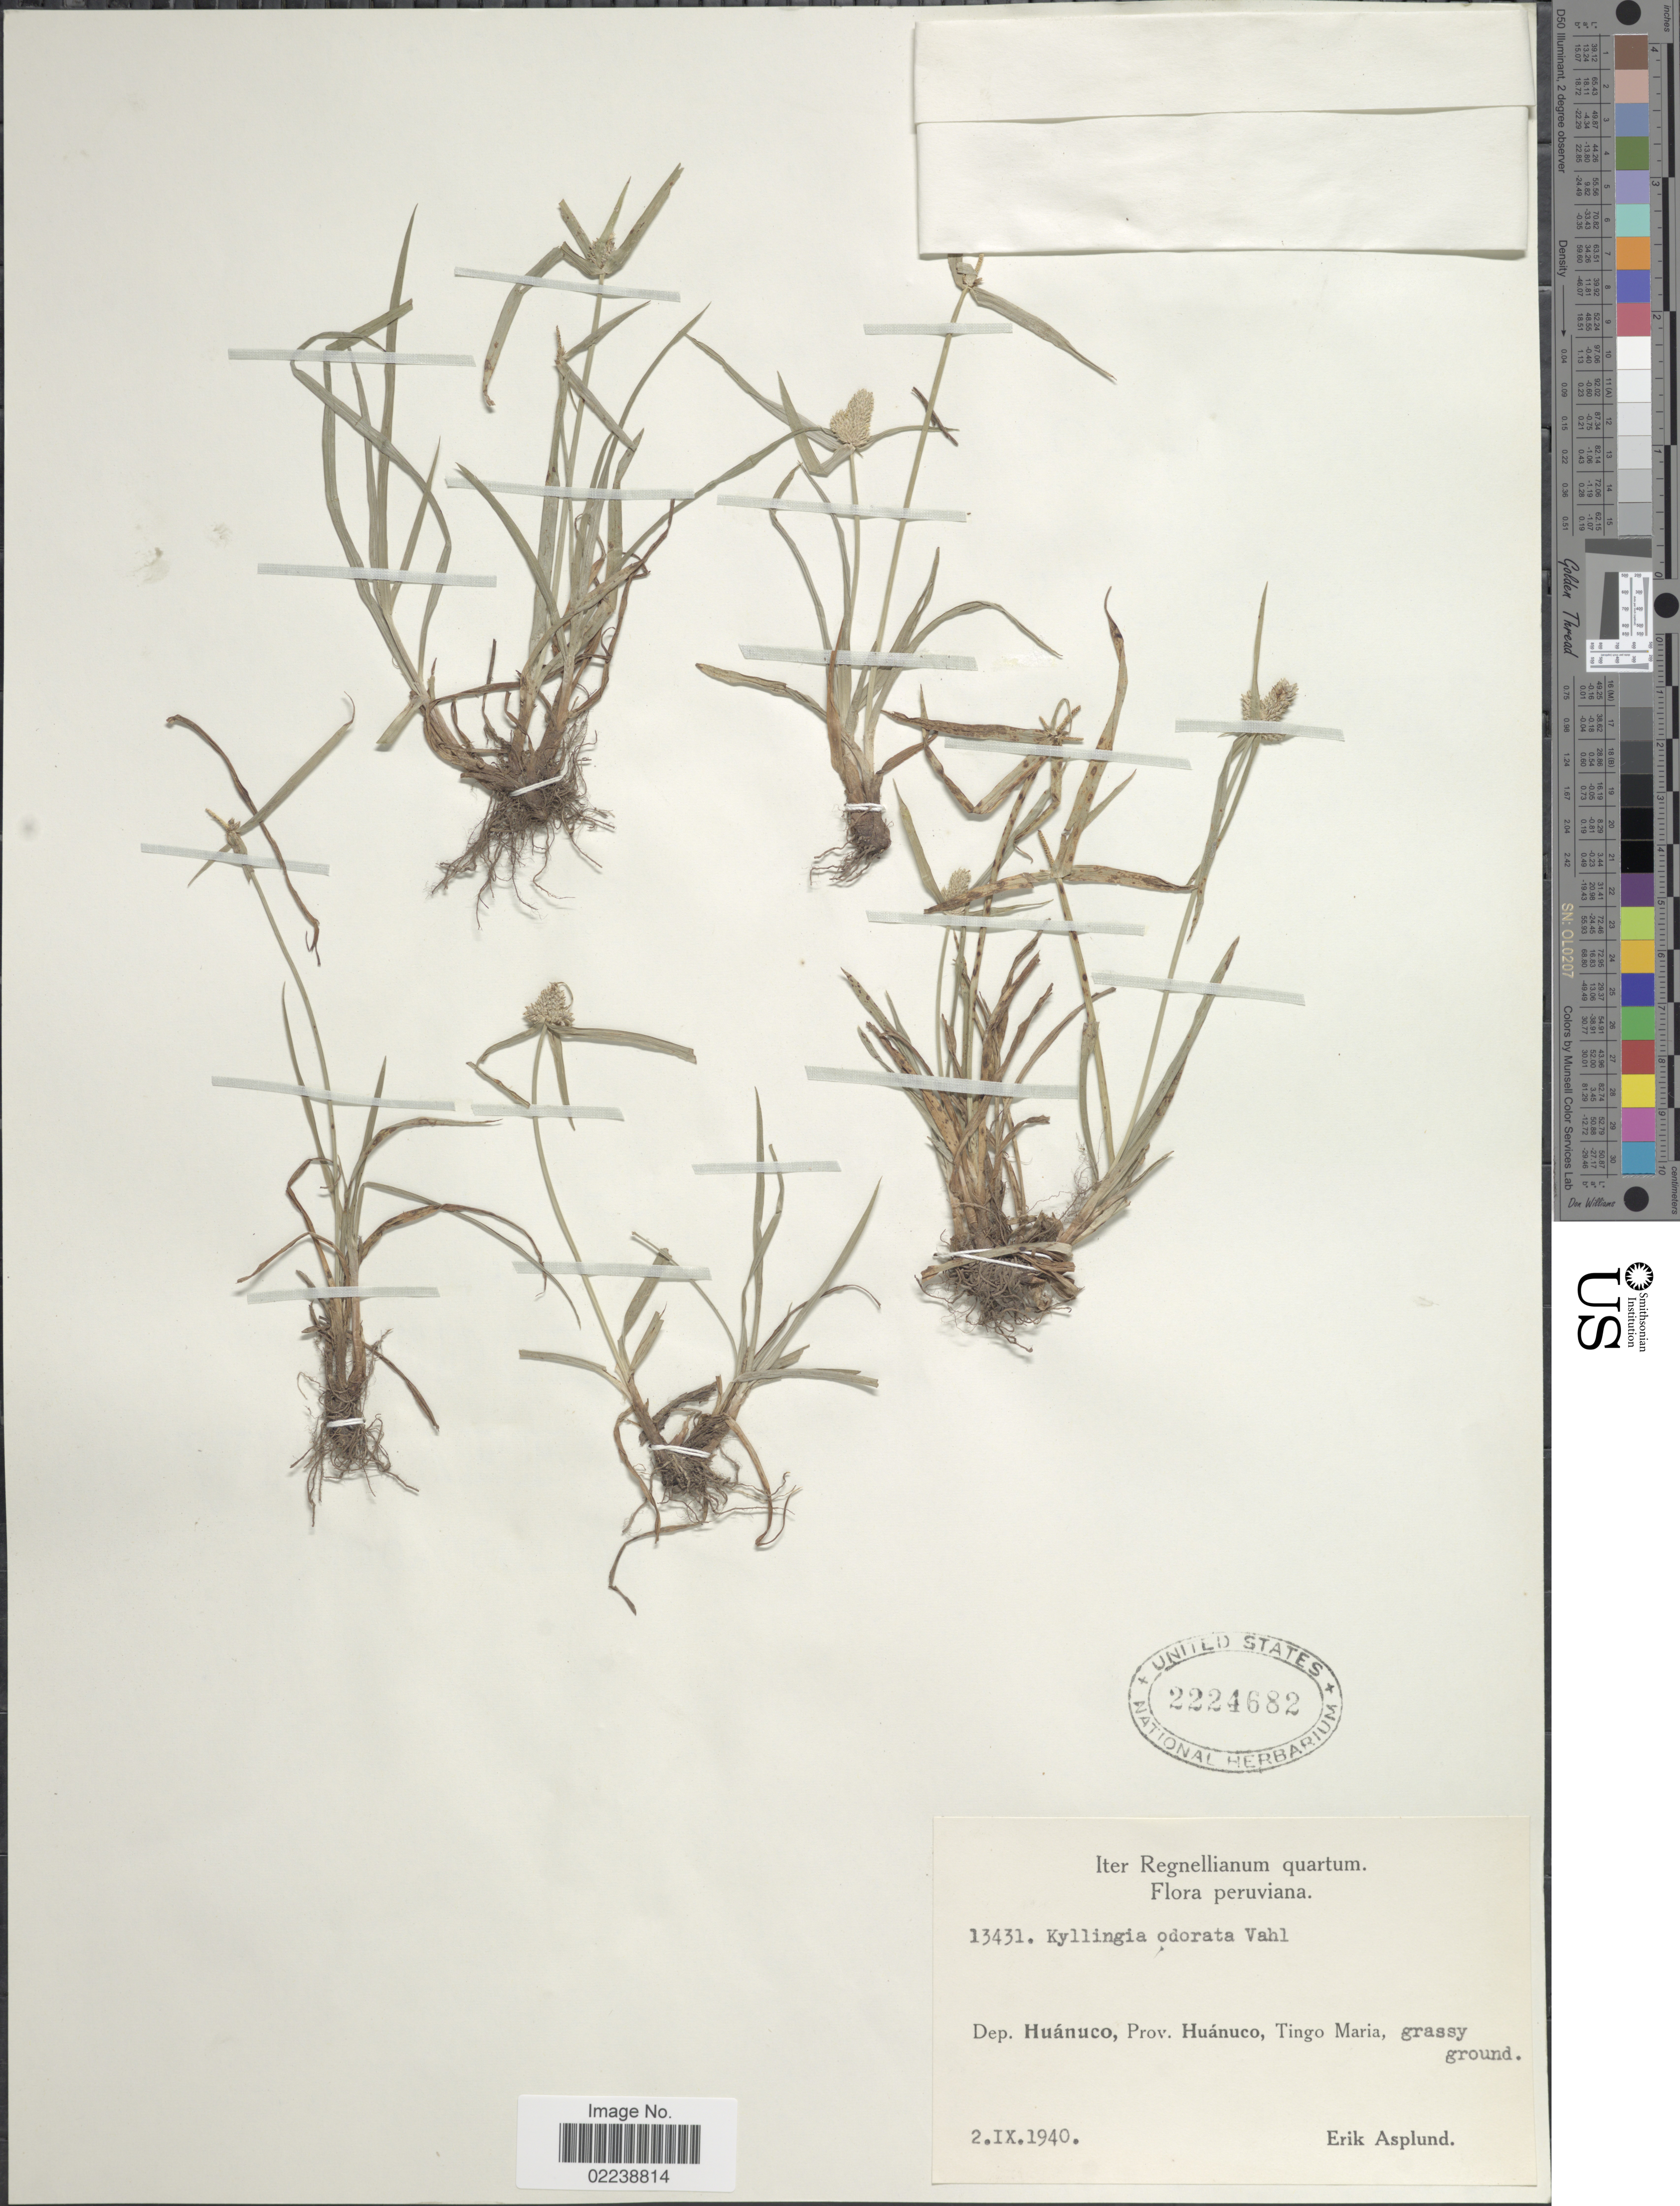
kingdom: Plantae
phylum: Tracheophyta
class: Liliopsida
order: Poales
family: Cyperaceae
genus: Cyperus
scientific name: Cyperus sesquiflorus subsp. sesquiflorus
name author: (Torr.) Mattf. & Kük.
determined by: Strong, M. T., (US), Smithsonian Institution - National Museum of Natural History (UNITED STATES)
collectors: E. Asplund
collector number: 13431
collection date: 1940-09-02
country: Peru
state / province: Huánuco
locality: Prov. Huanuco, Tingo Maria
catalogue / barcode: US 2224682